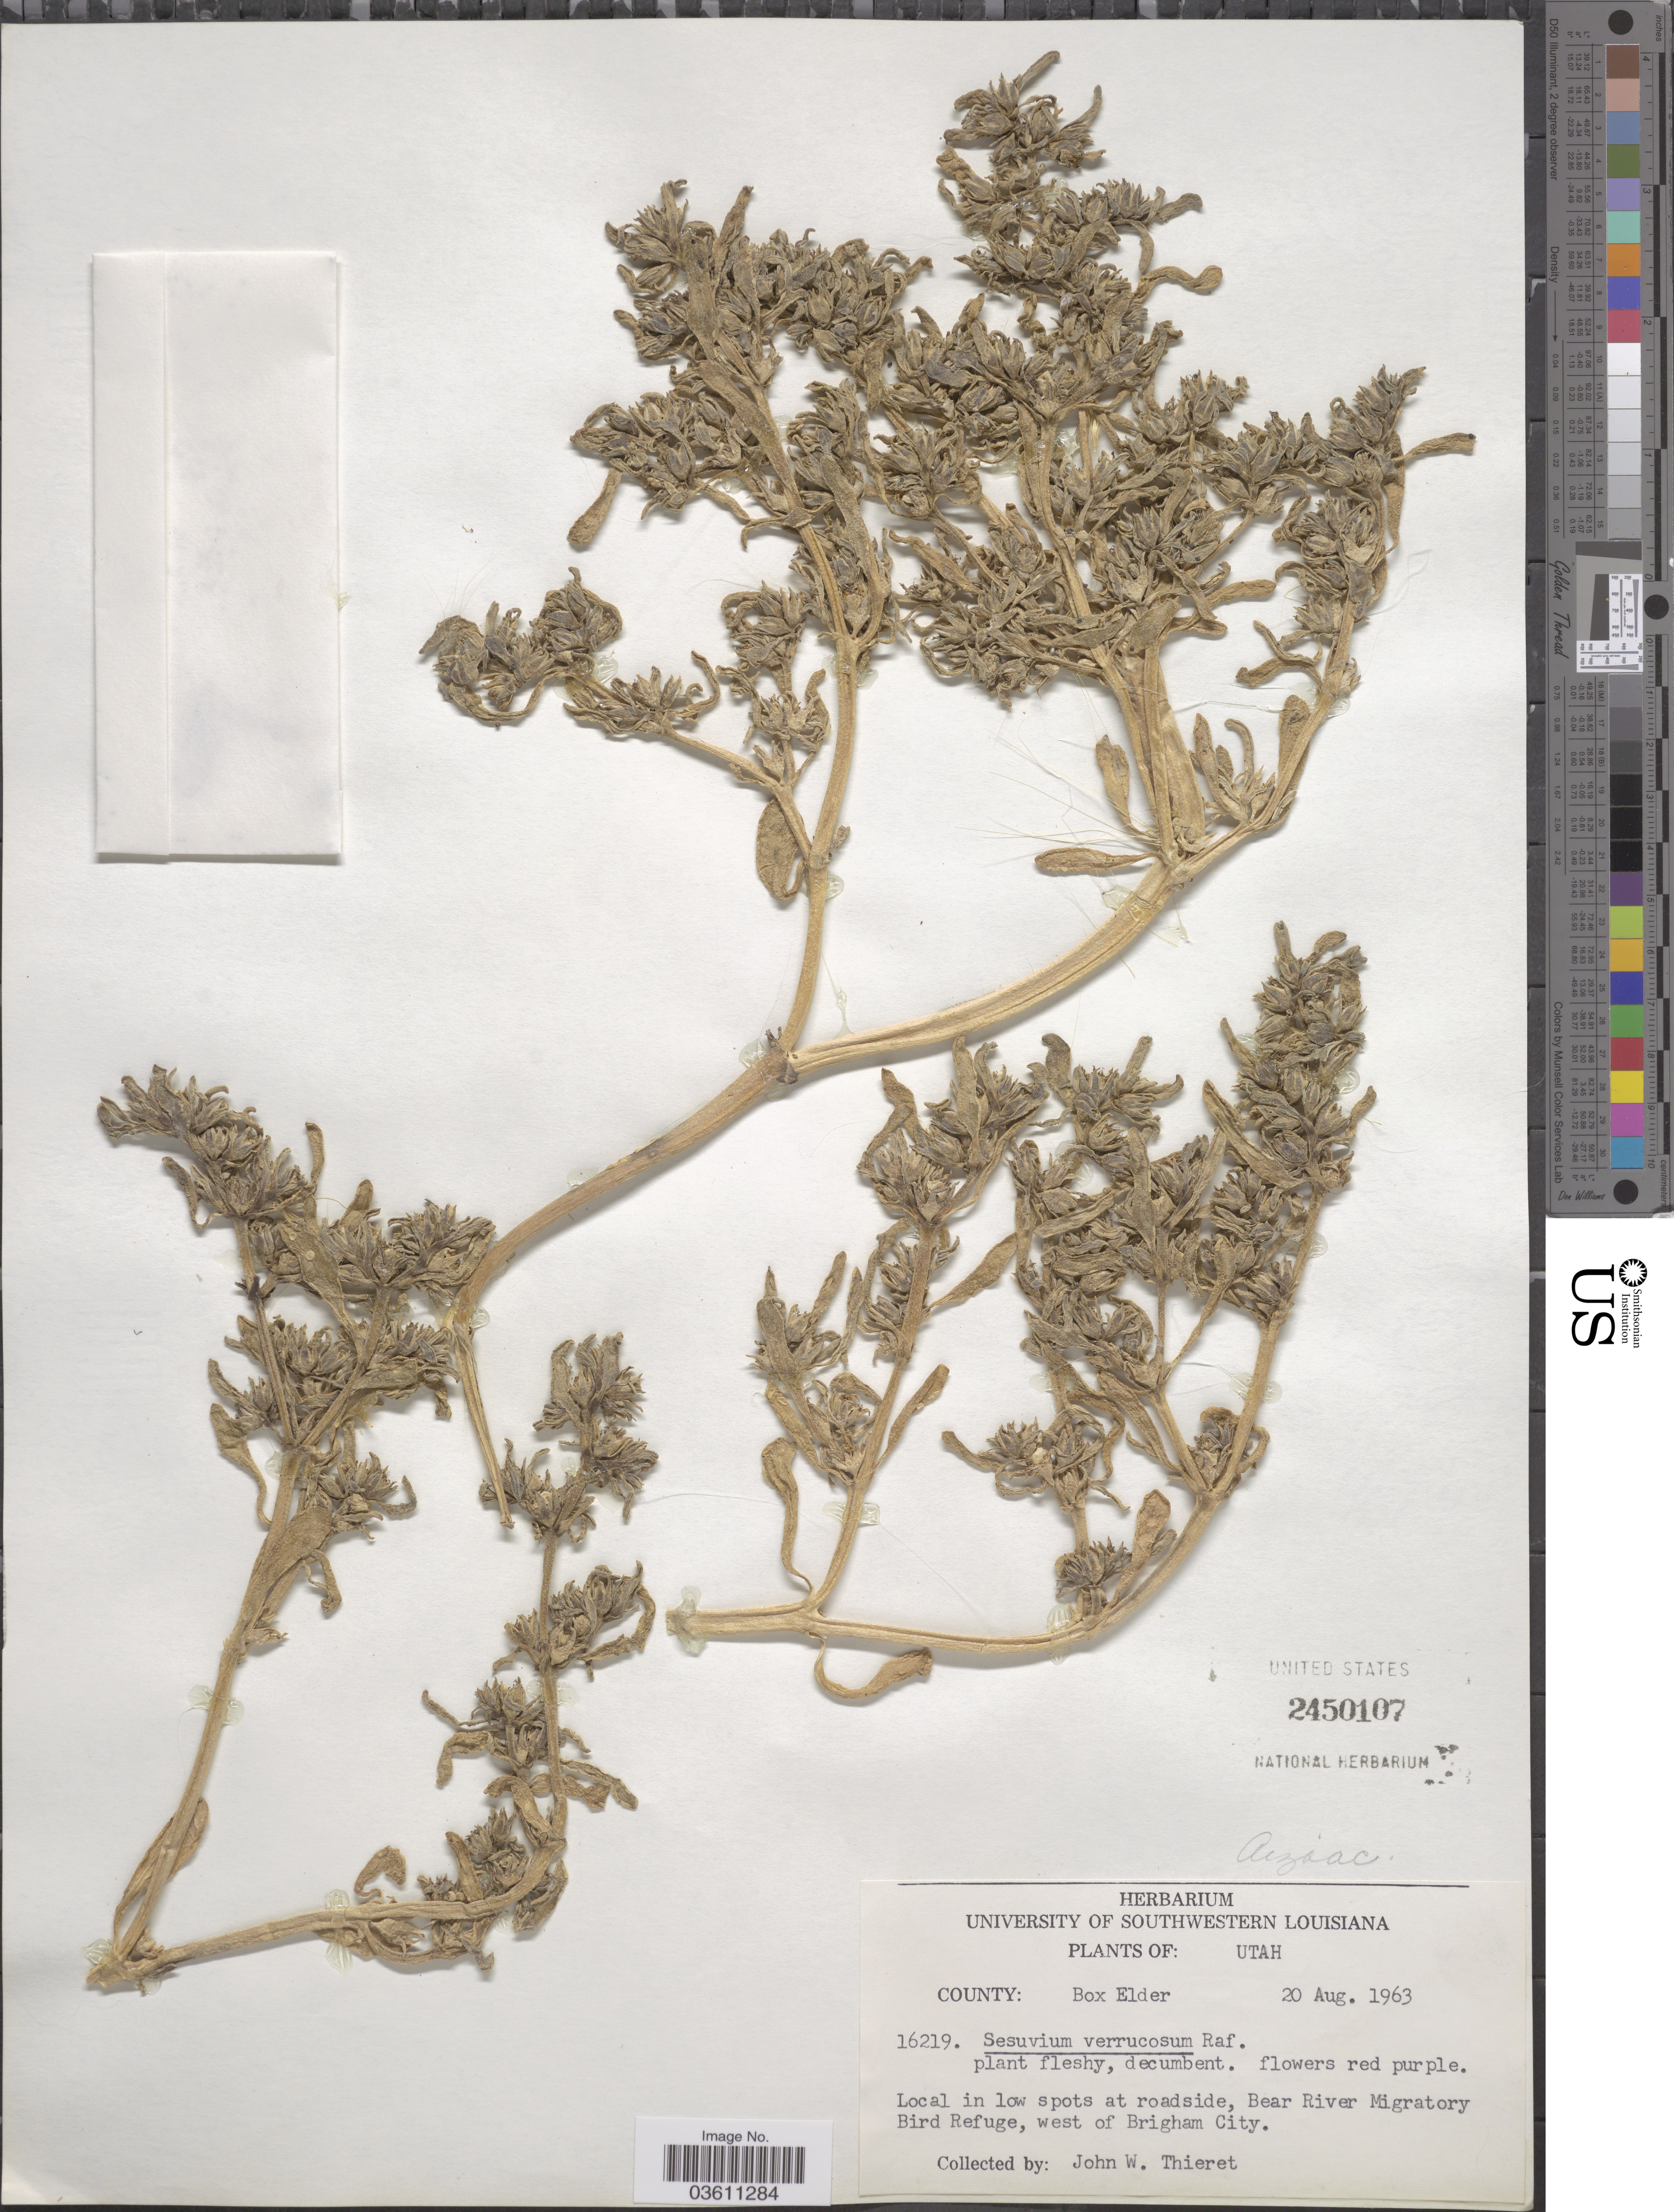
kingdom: Plantae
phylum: Tracheophyta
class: Magnoliopsida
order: Caryophyllales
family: Aizoaceae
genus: Sesuvium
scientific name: Sesuvium revolutifolium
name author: Ortega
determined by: Strong, Mark T., (BOT), Smithsonian Institution - National Museum of Natural History (UNITED STATES)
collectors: J. W. Thieret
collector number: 16219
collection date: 1963-08-20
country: United States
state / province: Utah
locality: County: Box Elder. Bear River Migratory Bird Refuge, west of Brigham City.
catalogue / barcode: US 2450107